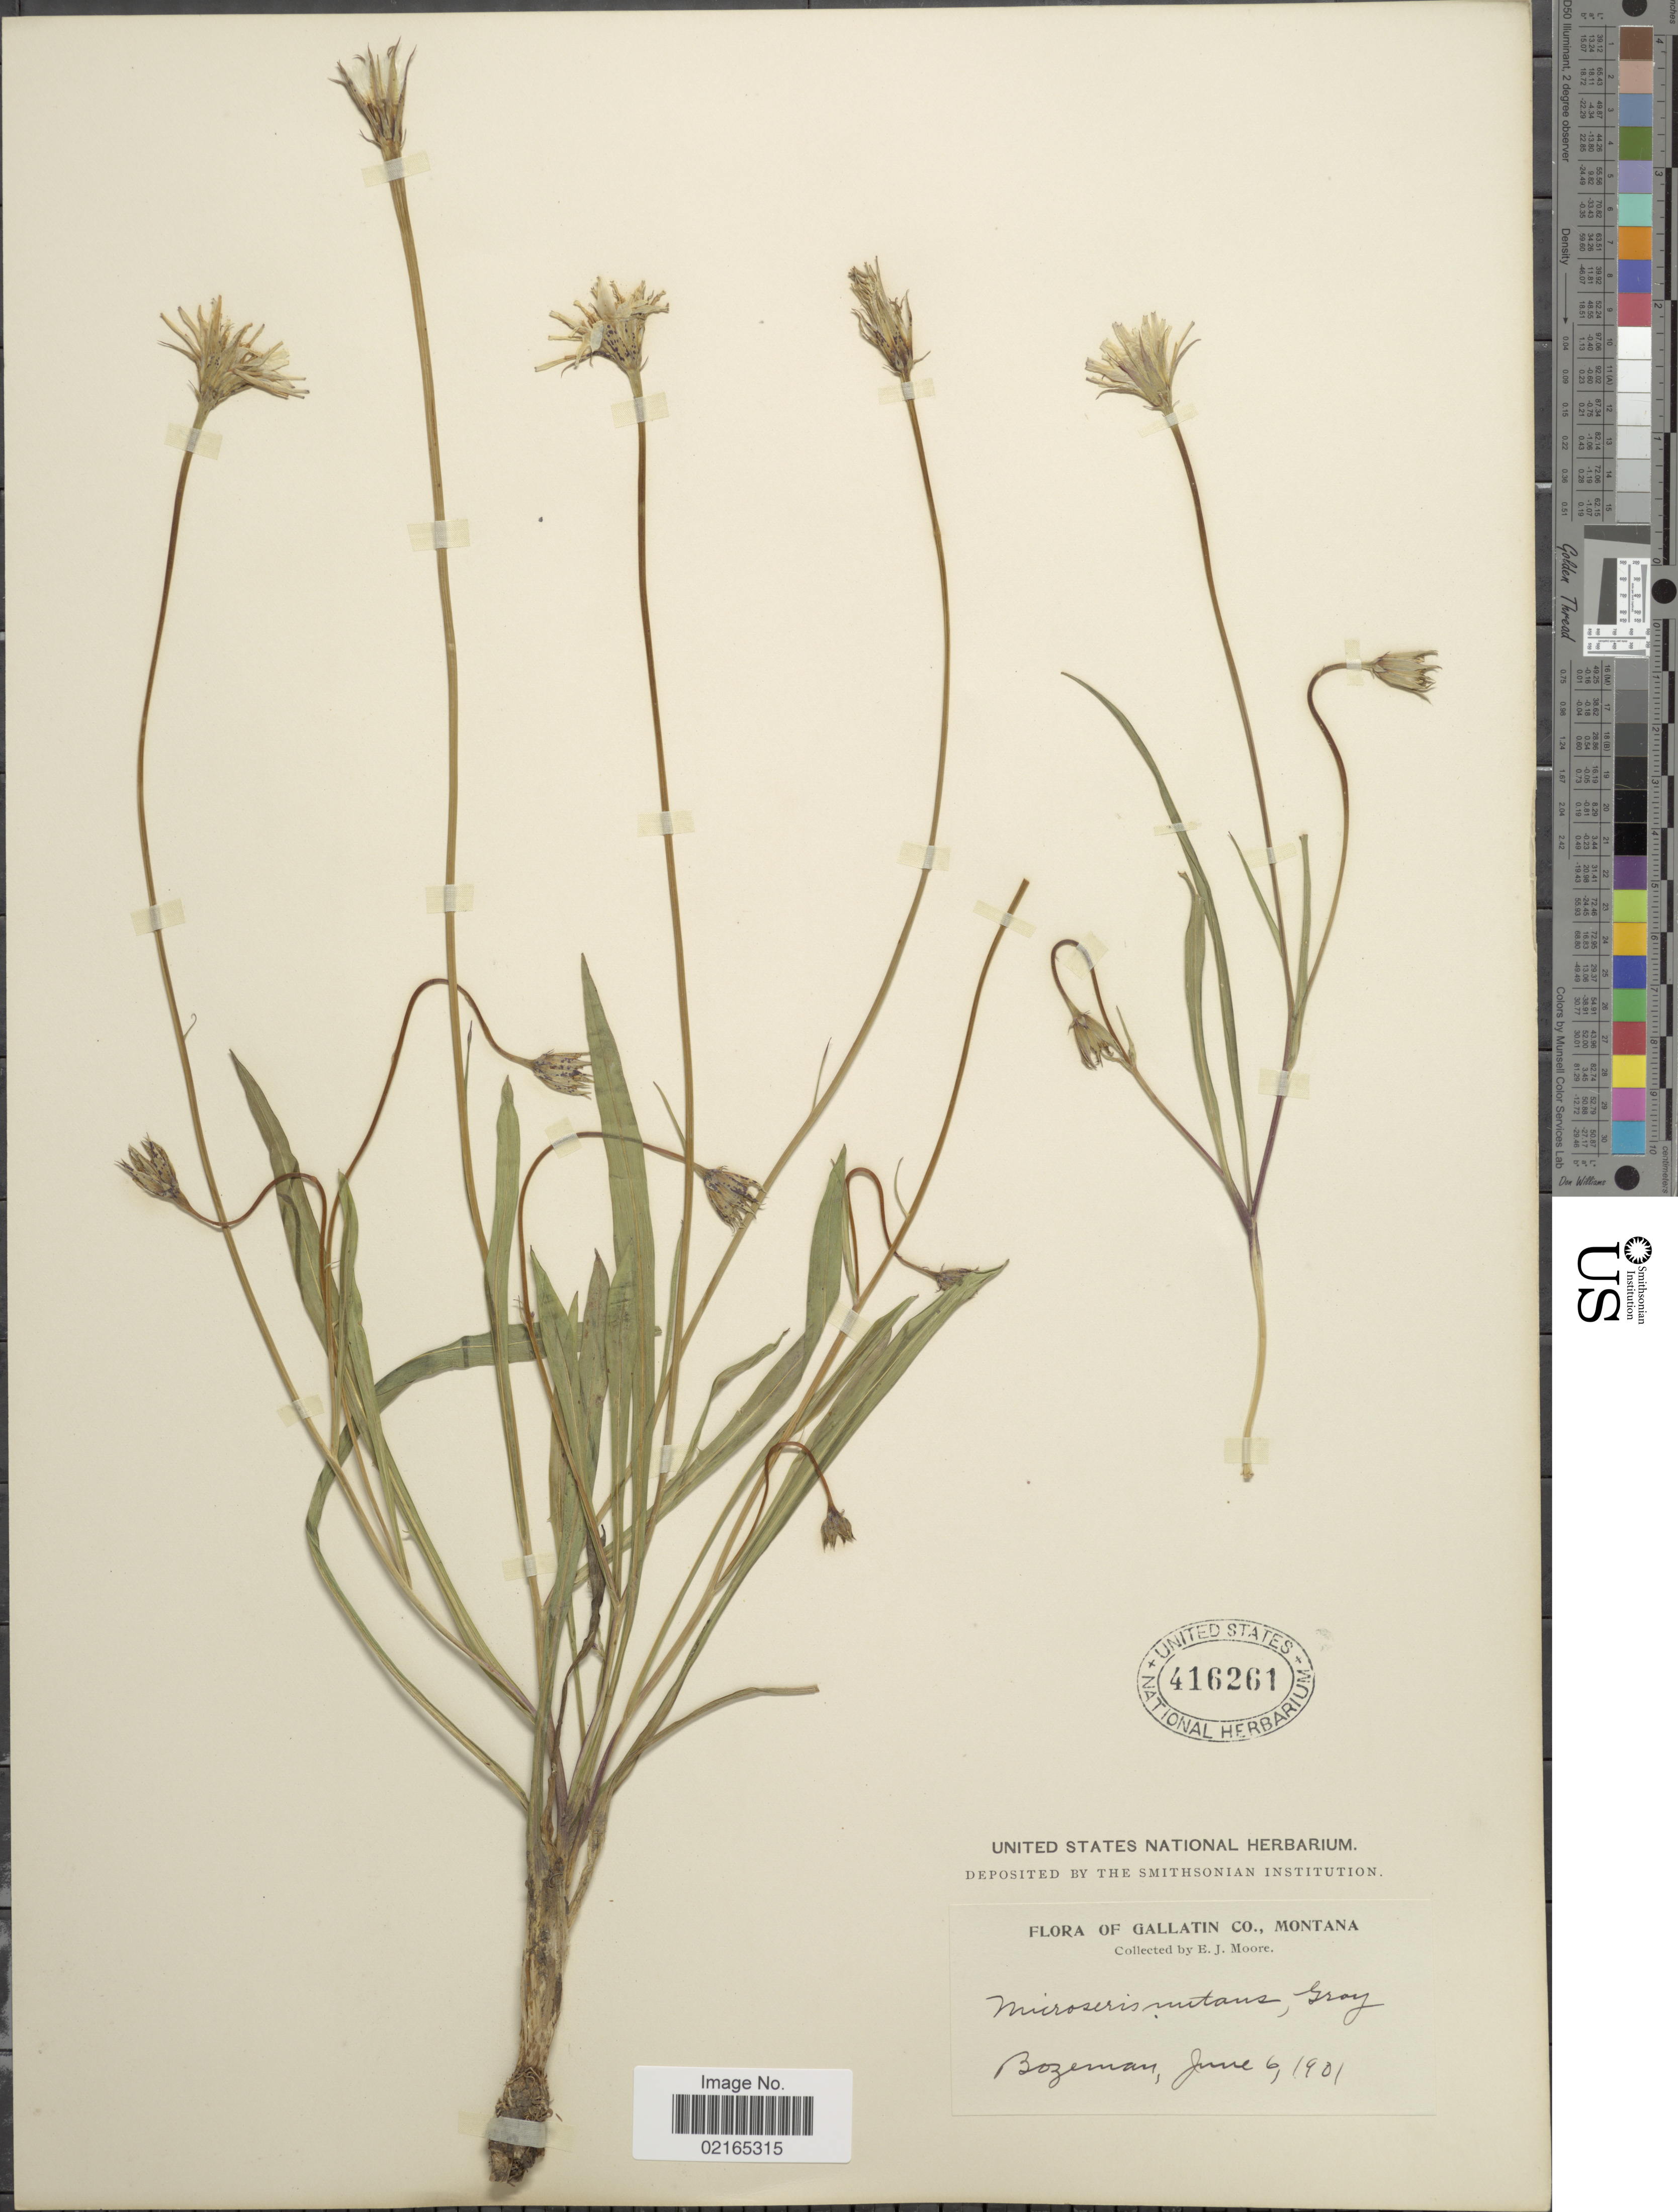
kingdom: Plantae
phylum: Tracheophyta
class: Magnoliopsida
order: Asterales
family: Asteraceae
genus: Microseris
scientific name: Microseris nutans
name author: (Hook.) Sch. Bip.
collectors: E. Moore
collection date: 1901-06-06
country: United States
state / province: Montana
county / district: Gallatin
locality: Bozeman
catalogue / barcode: US 416261